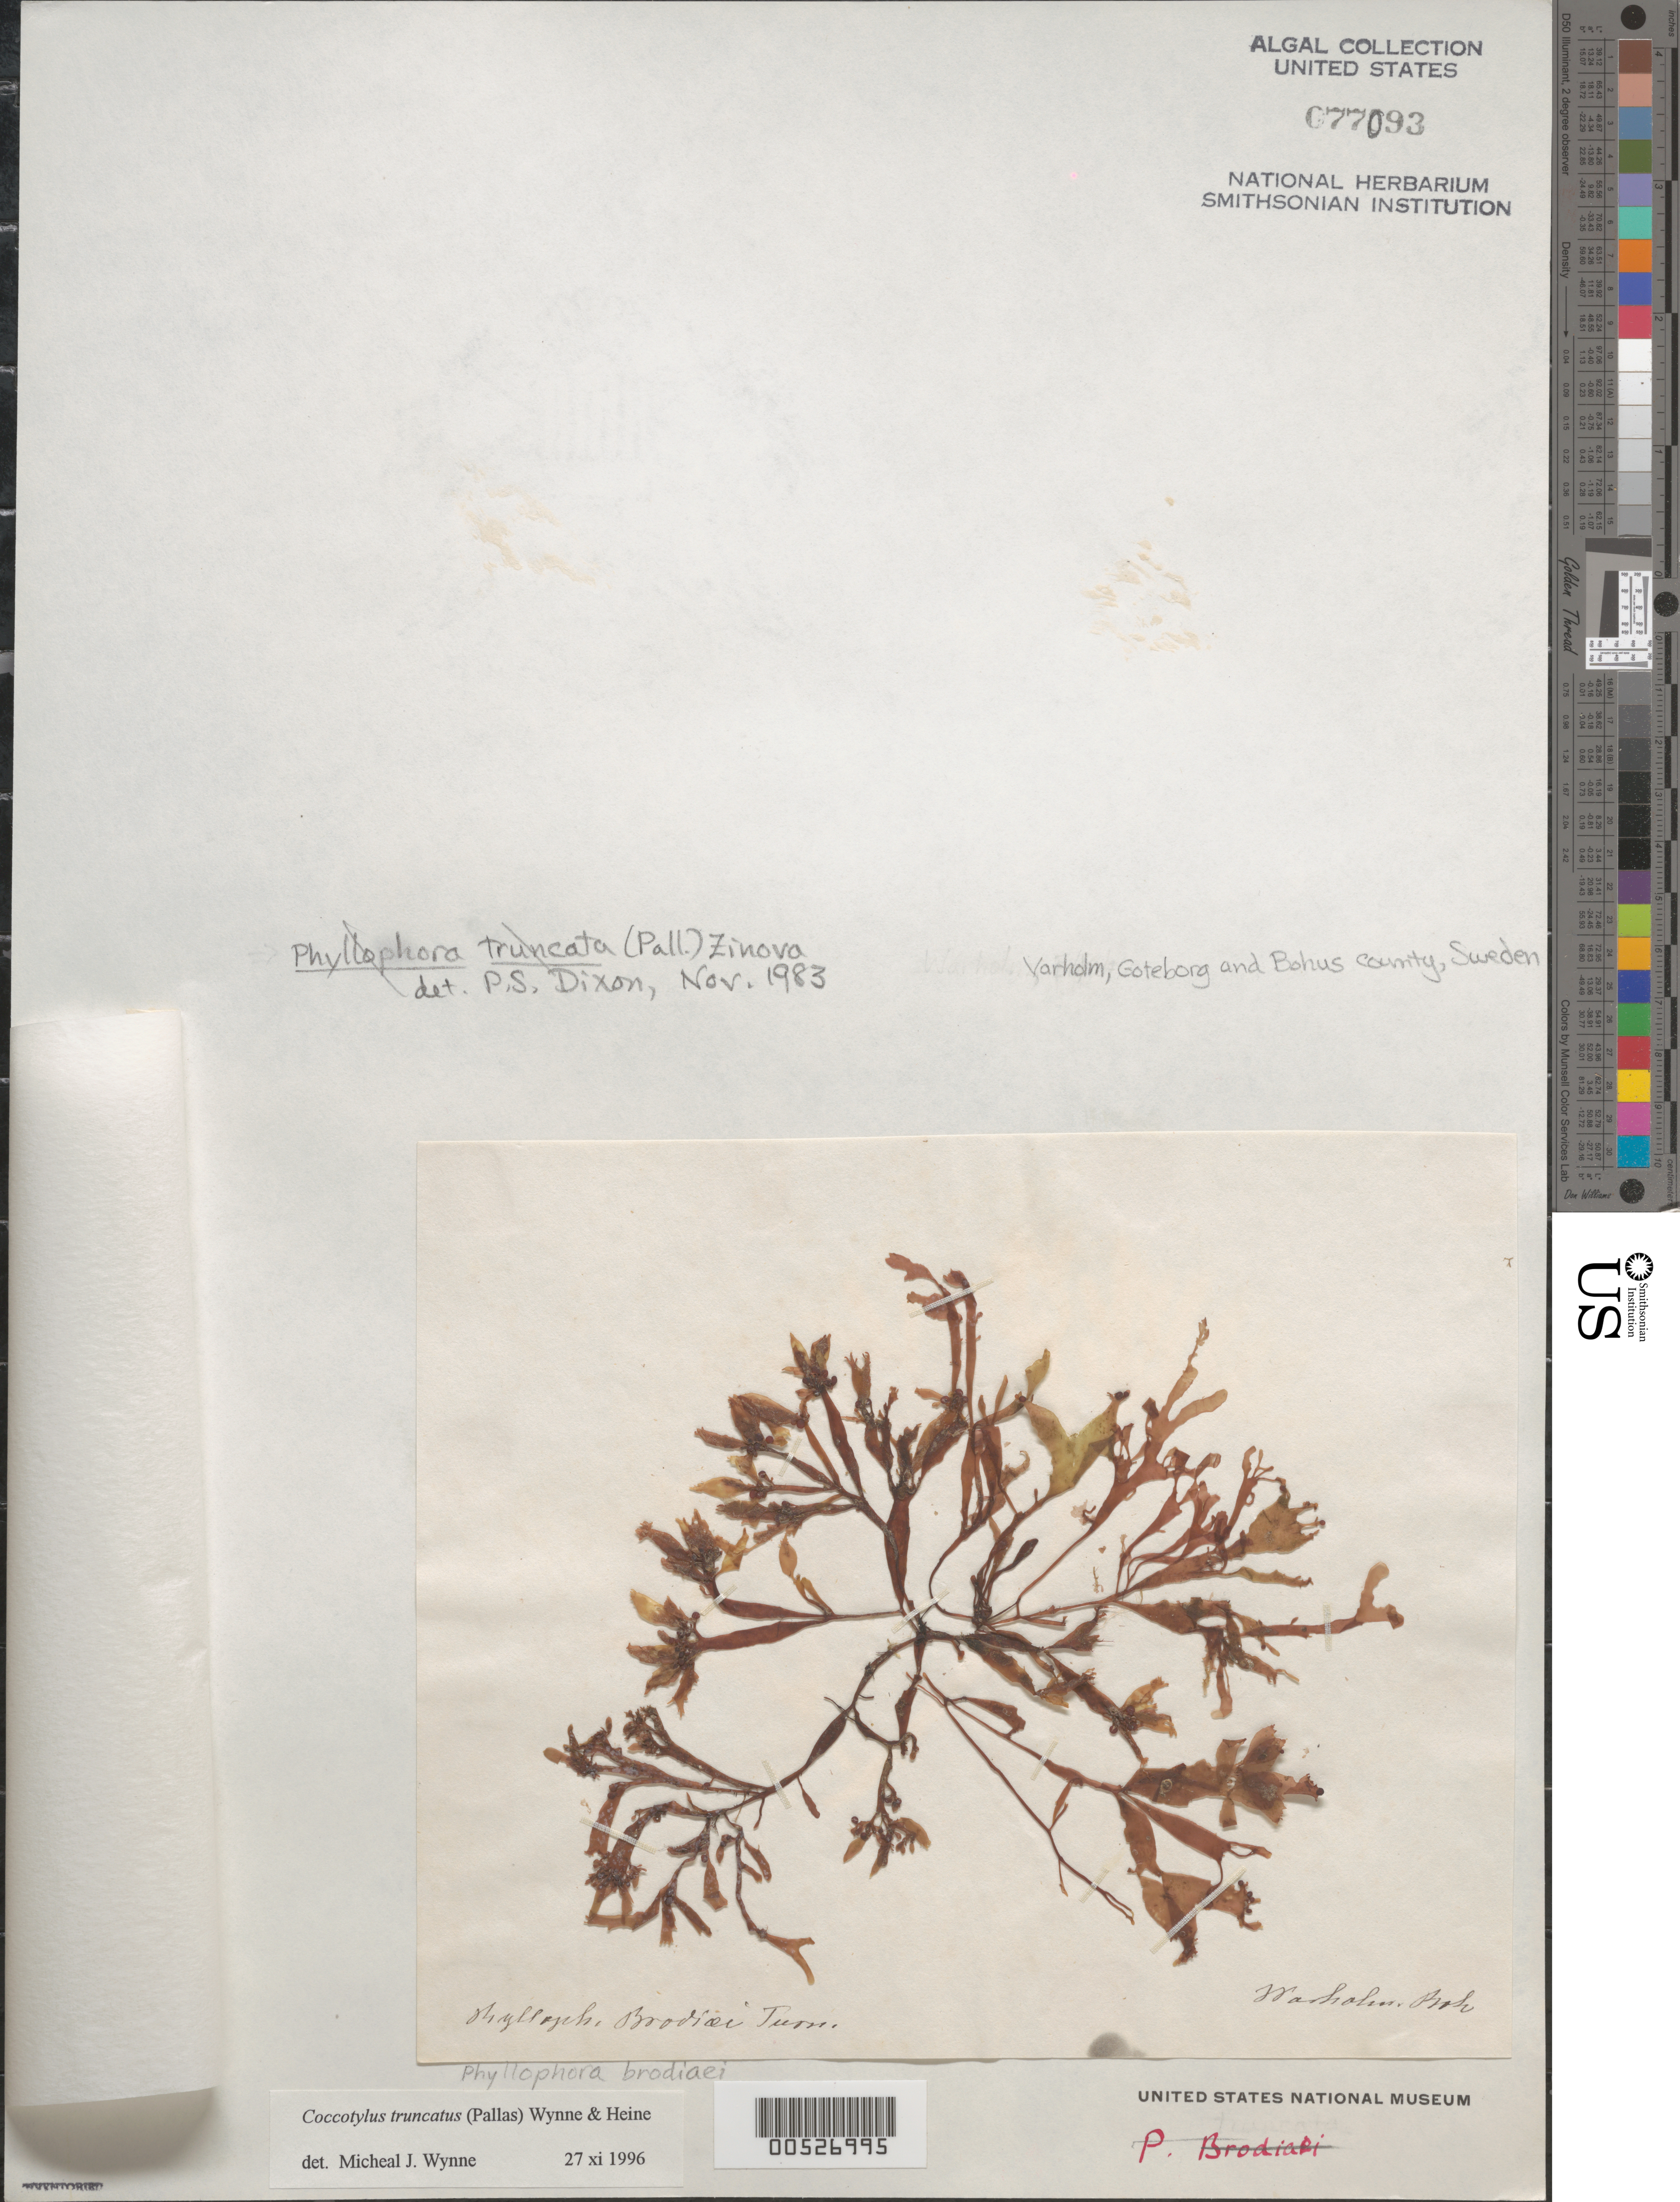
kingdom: Plantae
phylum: Rhodophyta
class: Florideophyceae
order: Gigartinales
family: Phyllophoraceae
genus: Coccotylus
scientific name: Coccotylus truncatus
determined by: Wynne, M. J.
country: Sweden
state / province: Västra Götaland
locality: Varholm (warholm), bohuslan (boh.)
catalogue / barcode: US 77093